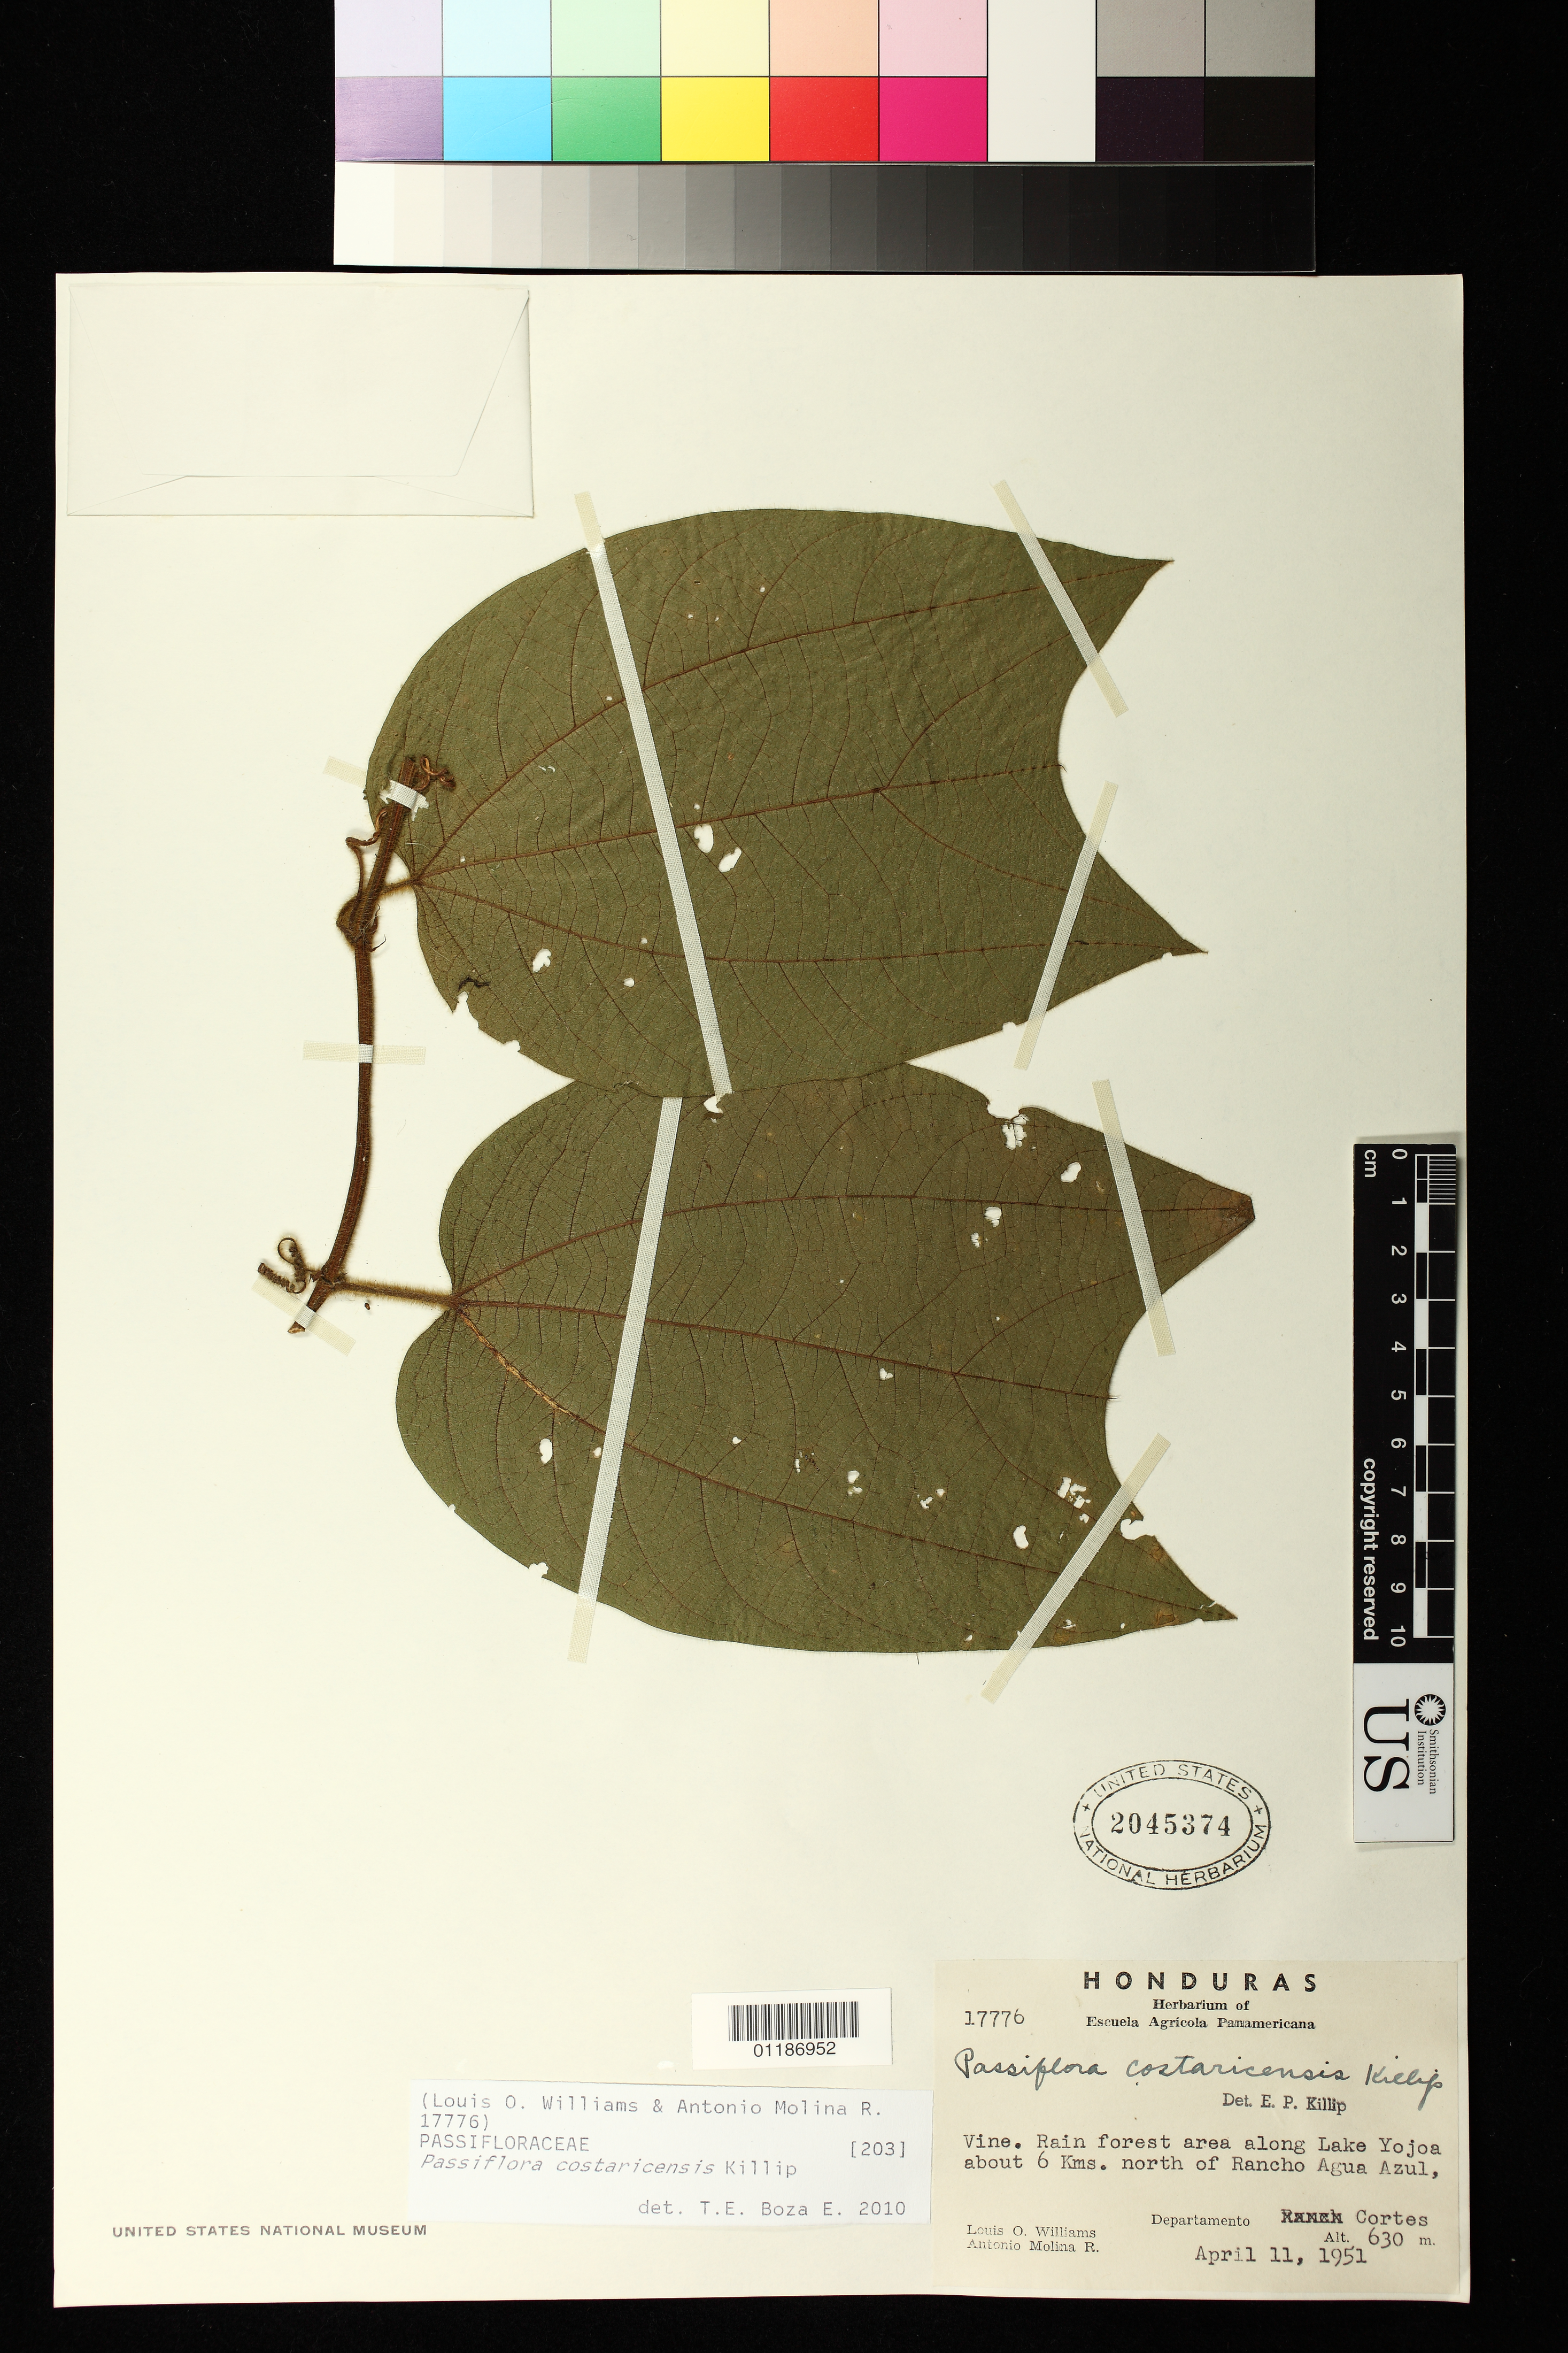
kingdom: Plantae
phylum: Tracheophyta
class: Magnoliopsida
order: Malpighiales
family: Passifloraceae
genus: Passiflora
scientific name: Passiflora costaricensis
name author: Killip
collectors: L. O. Williams & A. Molina R.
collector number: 17776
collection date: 1951-04-11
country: Honduras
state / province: Cortés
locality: Rain forest area along Lake Yojoa about 6 kms. north of Rancho Agua Azul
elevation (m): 630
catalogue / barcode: US 2045374